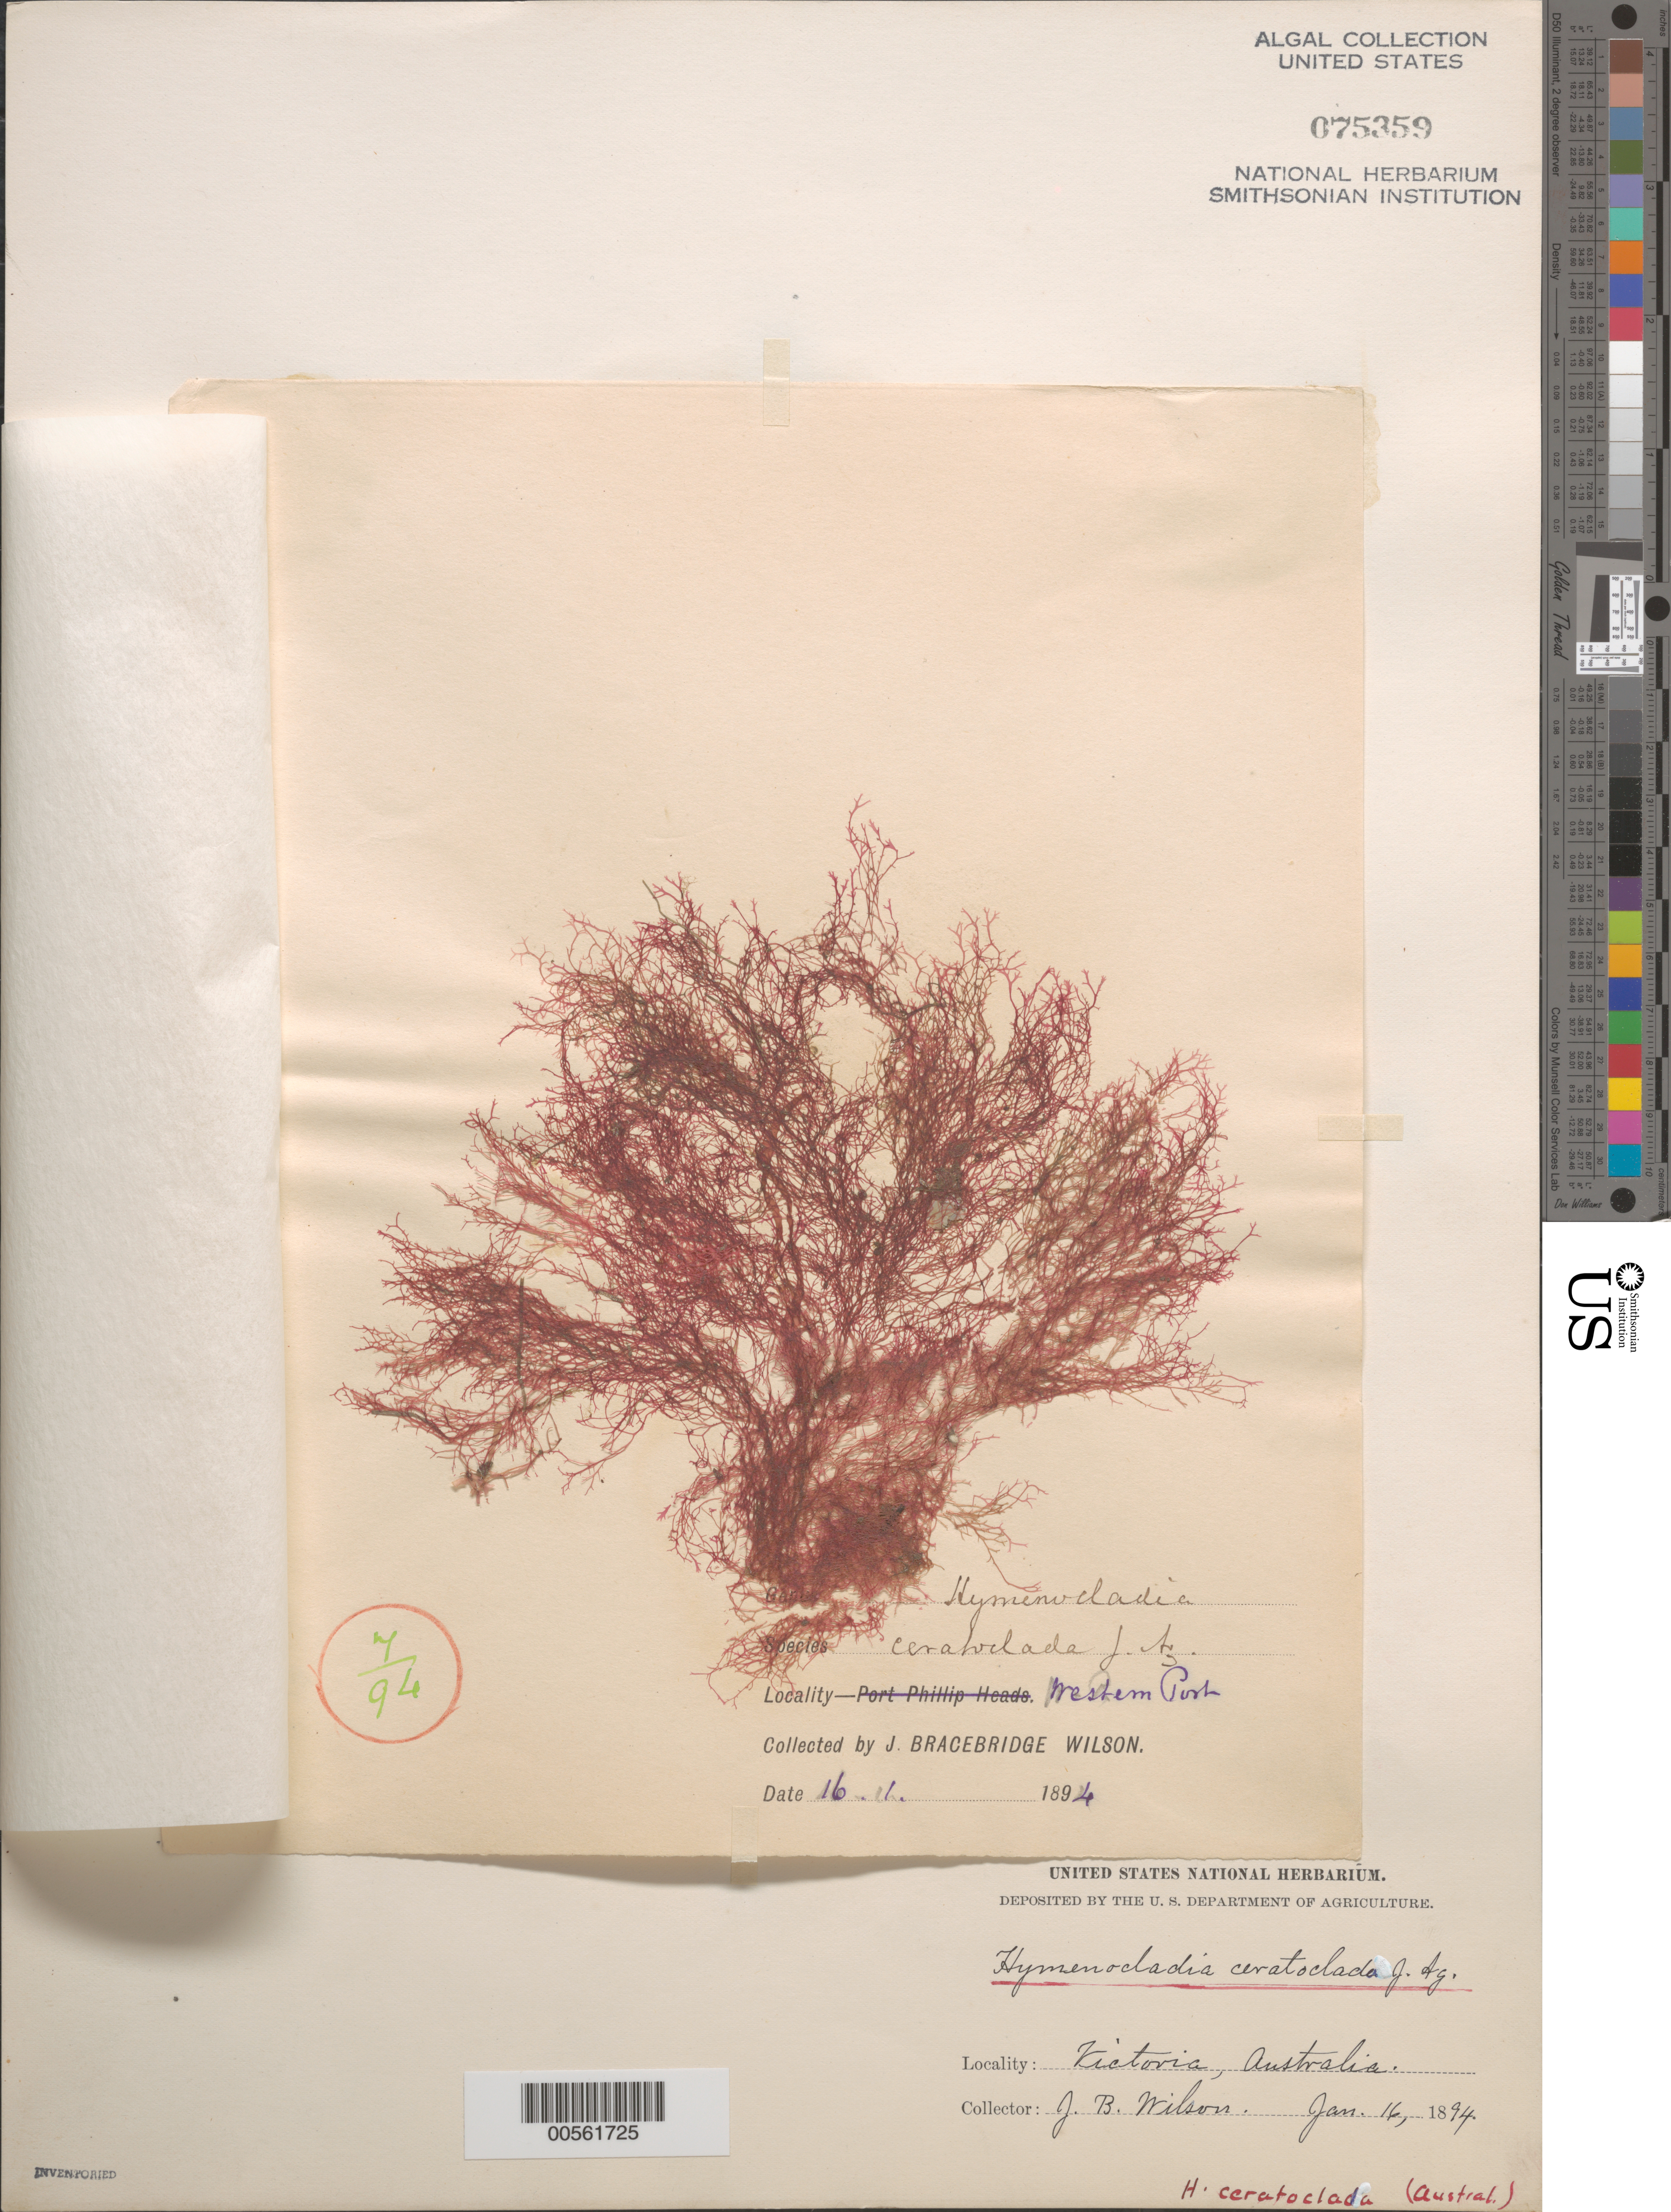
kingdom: Plantae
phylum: Rhodophyta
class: Florideophyceae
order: Gigartinales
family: Kallymeniaceae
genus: Austrophyllis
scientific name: Austrophyllis alcicornis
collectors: J. B. Wilson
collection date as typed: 16 Jan 1894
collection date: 1894-01-16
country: Australia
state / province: Victoria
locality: Western Port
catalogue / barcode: US 75359